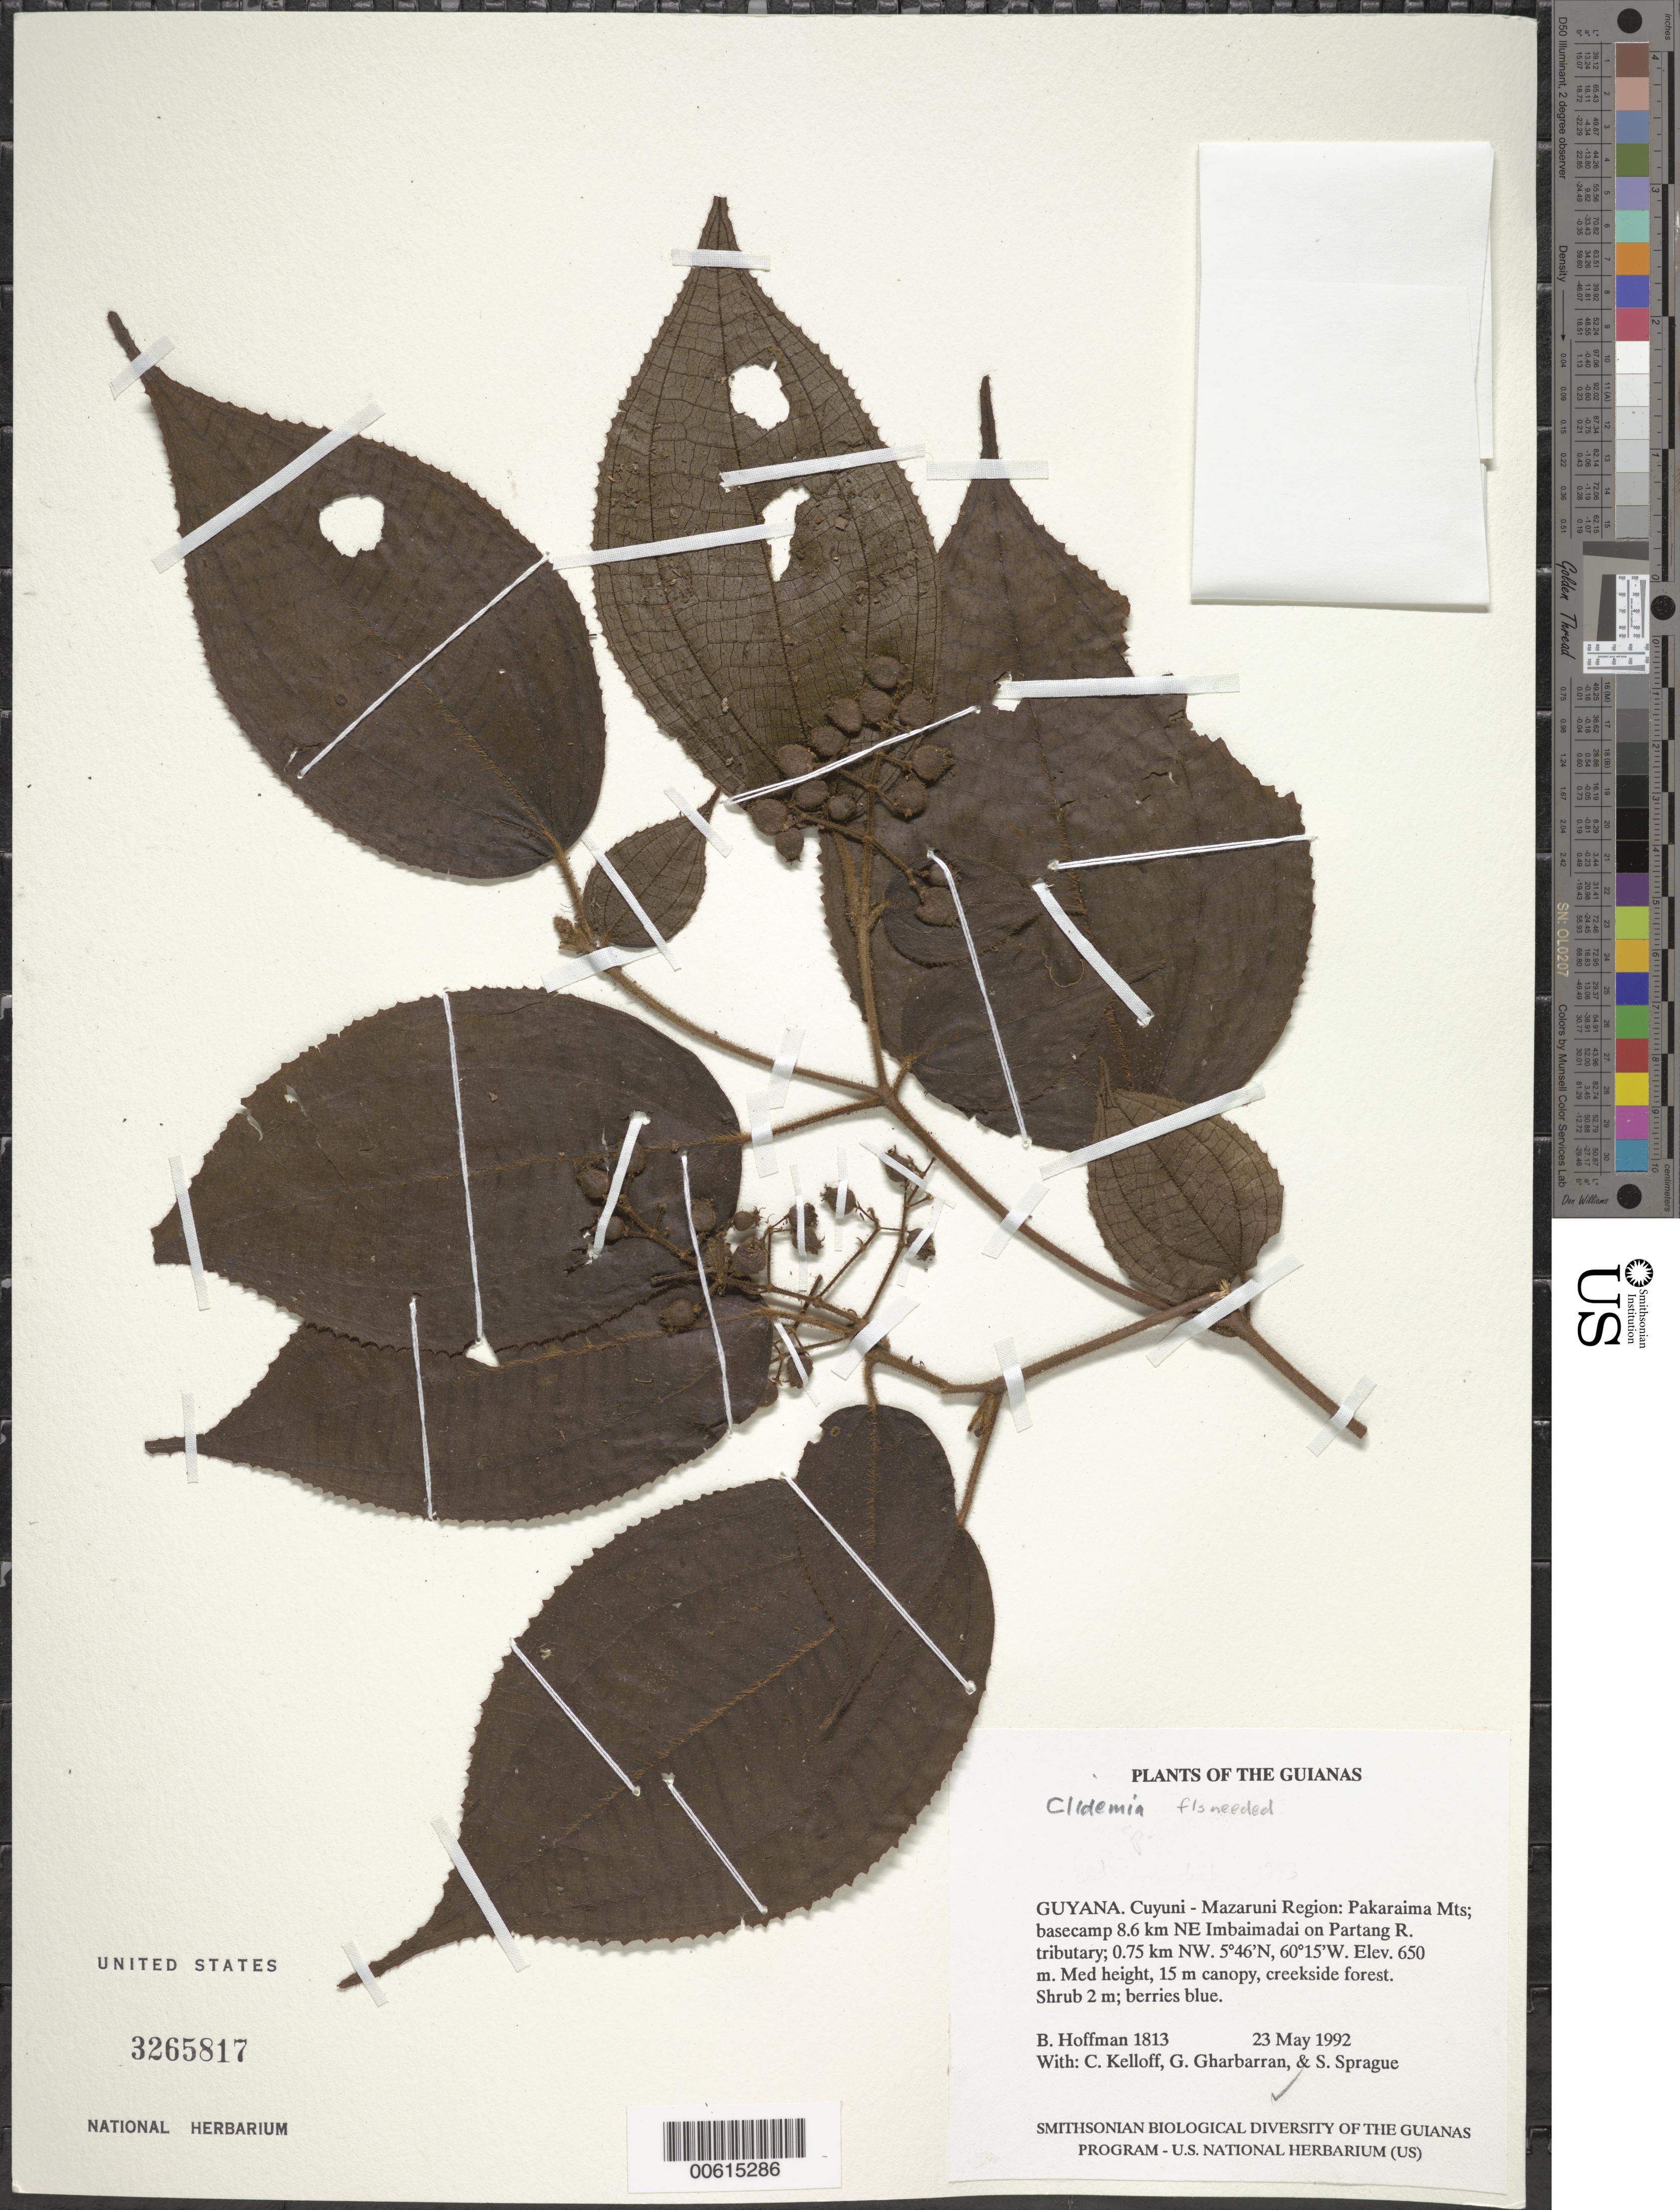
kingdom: Plantae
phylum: Tracheophyta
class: Magnoliopsida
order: Myrtales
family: Melastomataceae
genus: Clidemia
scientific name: Clidemia sp.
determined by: Wurdack, John J., (US), US (UNITED STATES)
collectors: B. Hoffman, C. L. Kelloff, G. Gharbarran & S. Sprague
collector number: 1813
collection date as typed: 23 May 1992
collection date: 1992-05-23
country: Guyana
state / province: Cuyuni-Mazaruni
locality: Pakaraima Mts; basecamp 8.6 km NE Imbaimadai on Partang River tributary; 0.75 km NW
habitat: Med height, 15 m canopy, creekside forest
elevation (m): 650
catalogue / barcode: US 3265817